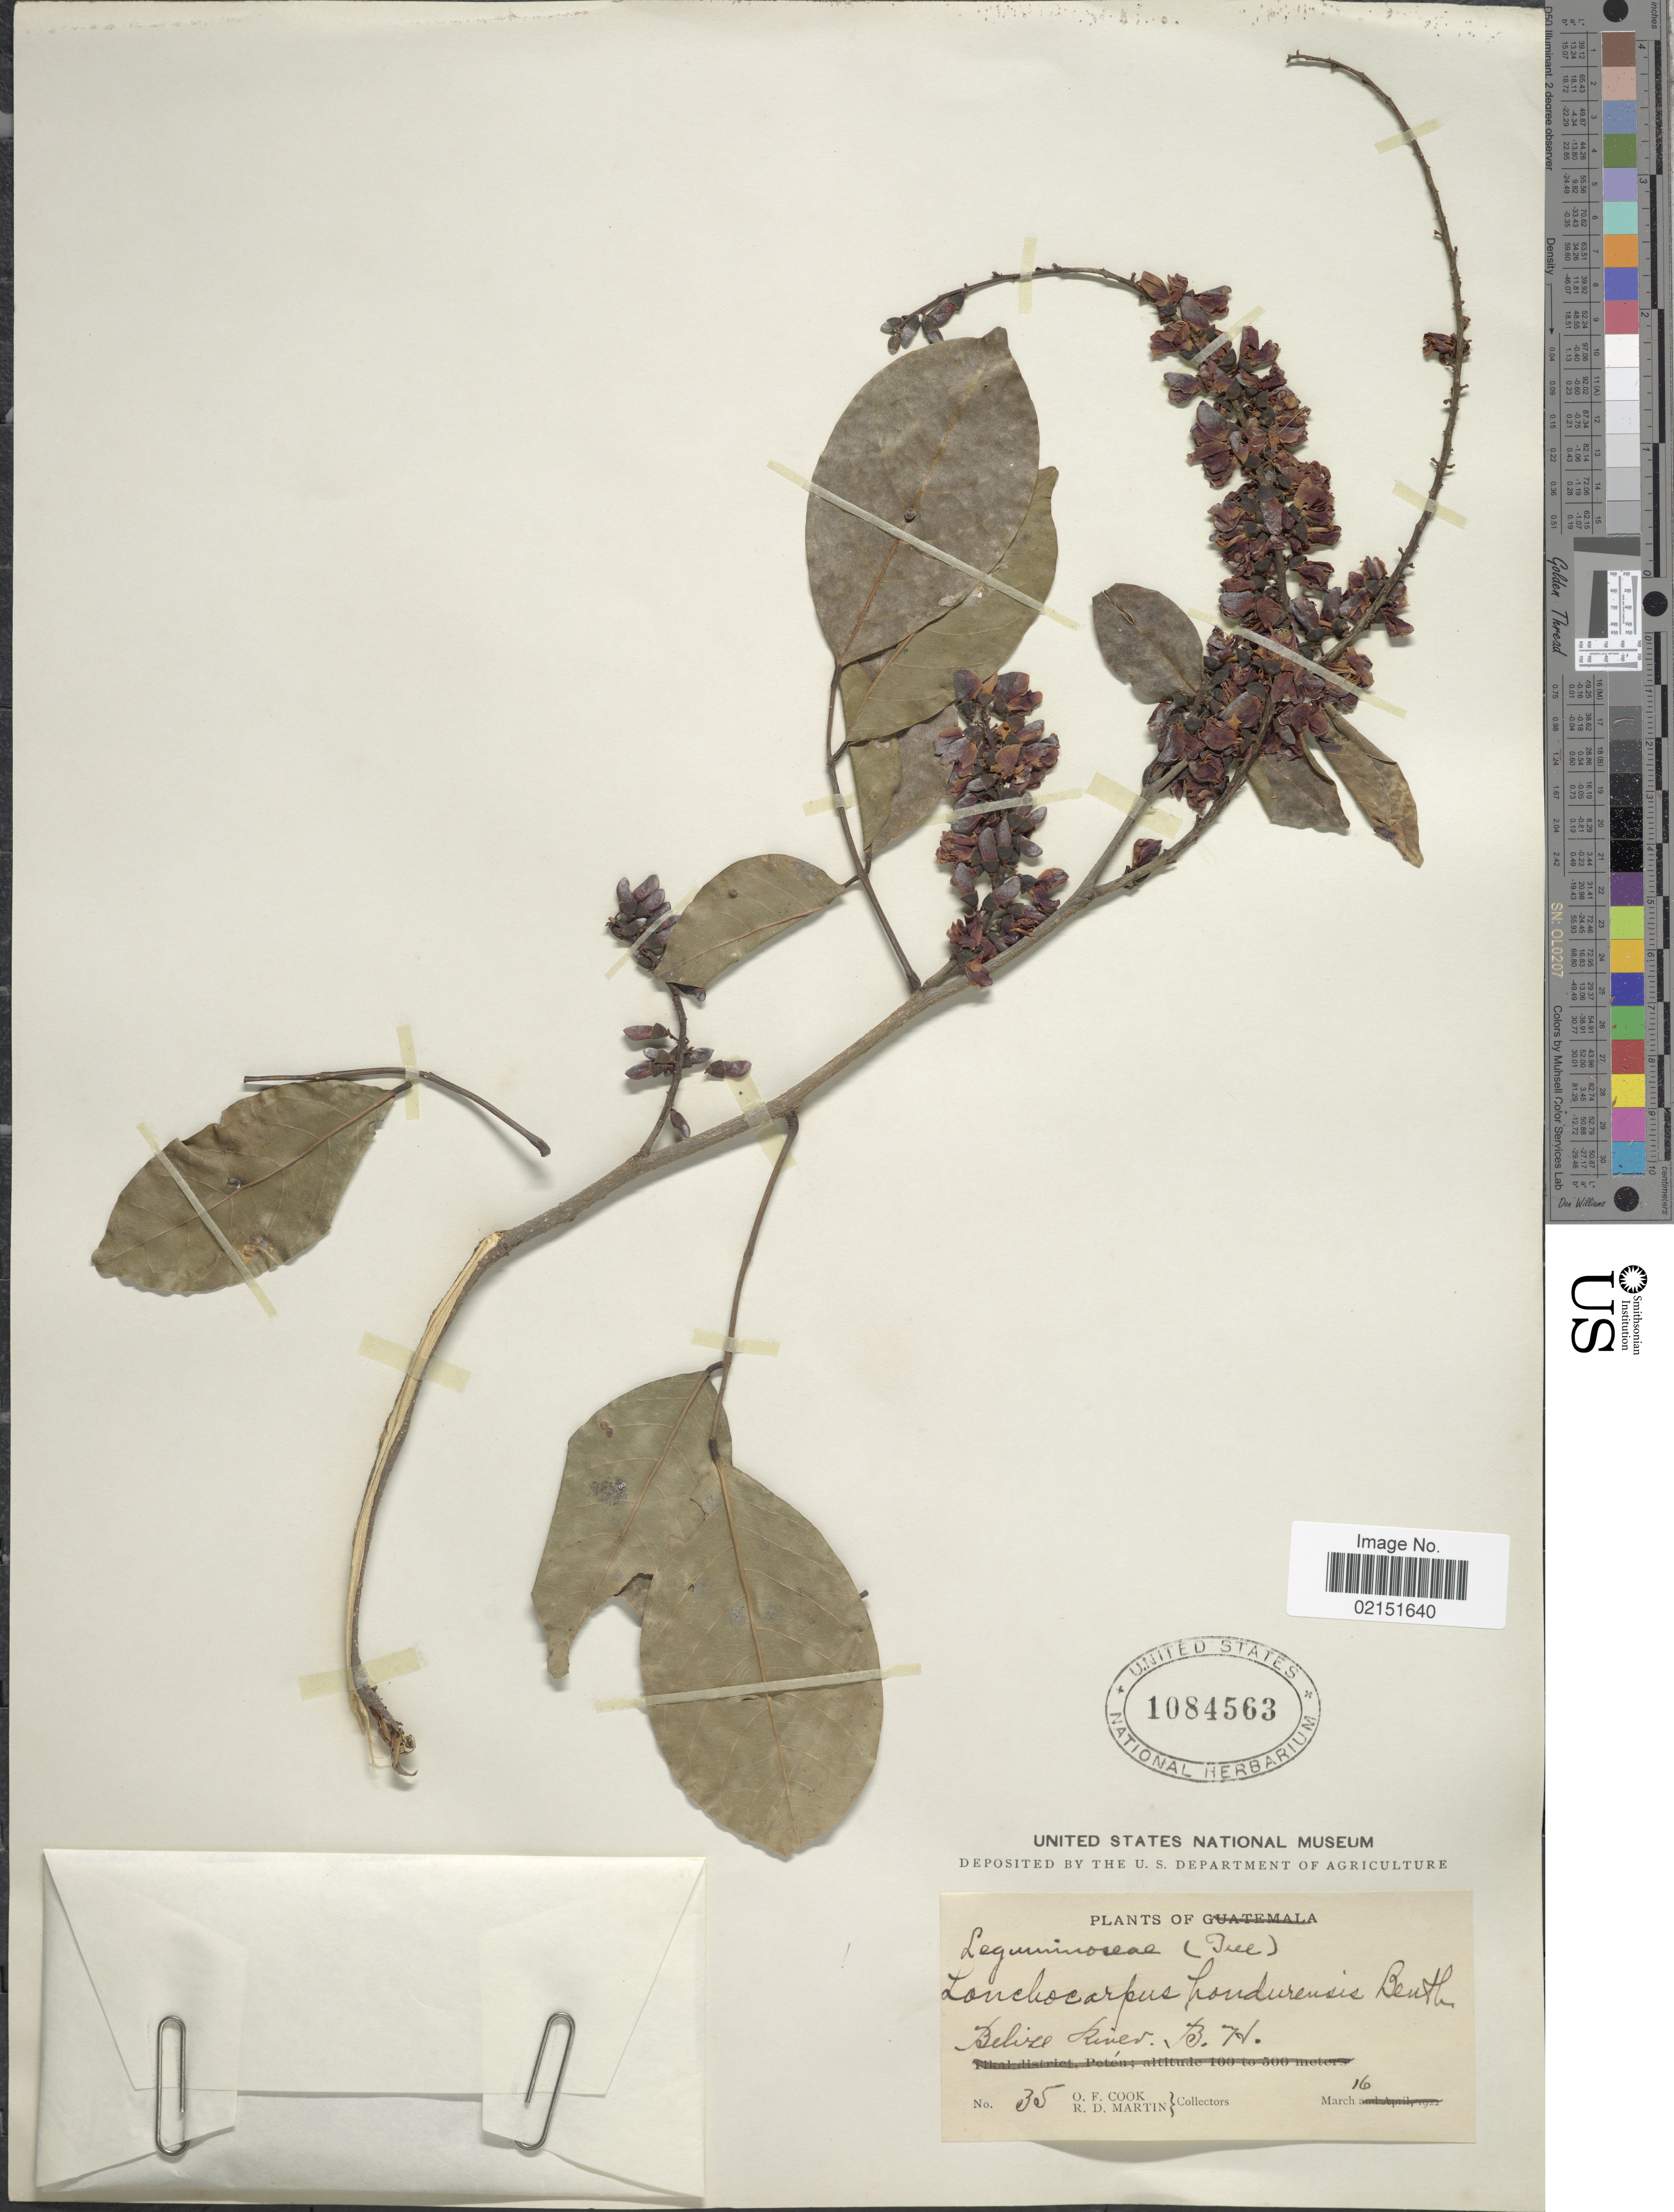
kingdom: Plantae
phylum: Tracheophyta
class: Magnoliopsida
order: Fabales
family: Fabaceae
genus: Lonchocarpus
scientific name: Lonchocarpus hondurensis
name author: Benth.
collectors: O. F. Cook & R. D. Martin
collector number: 35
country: Belize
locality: Belize River, B.H.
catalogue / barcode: US 1084563